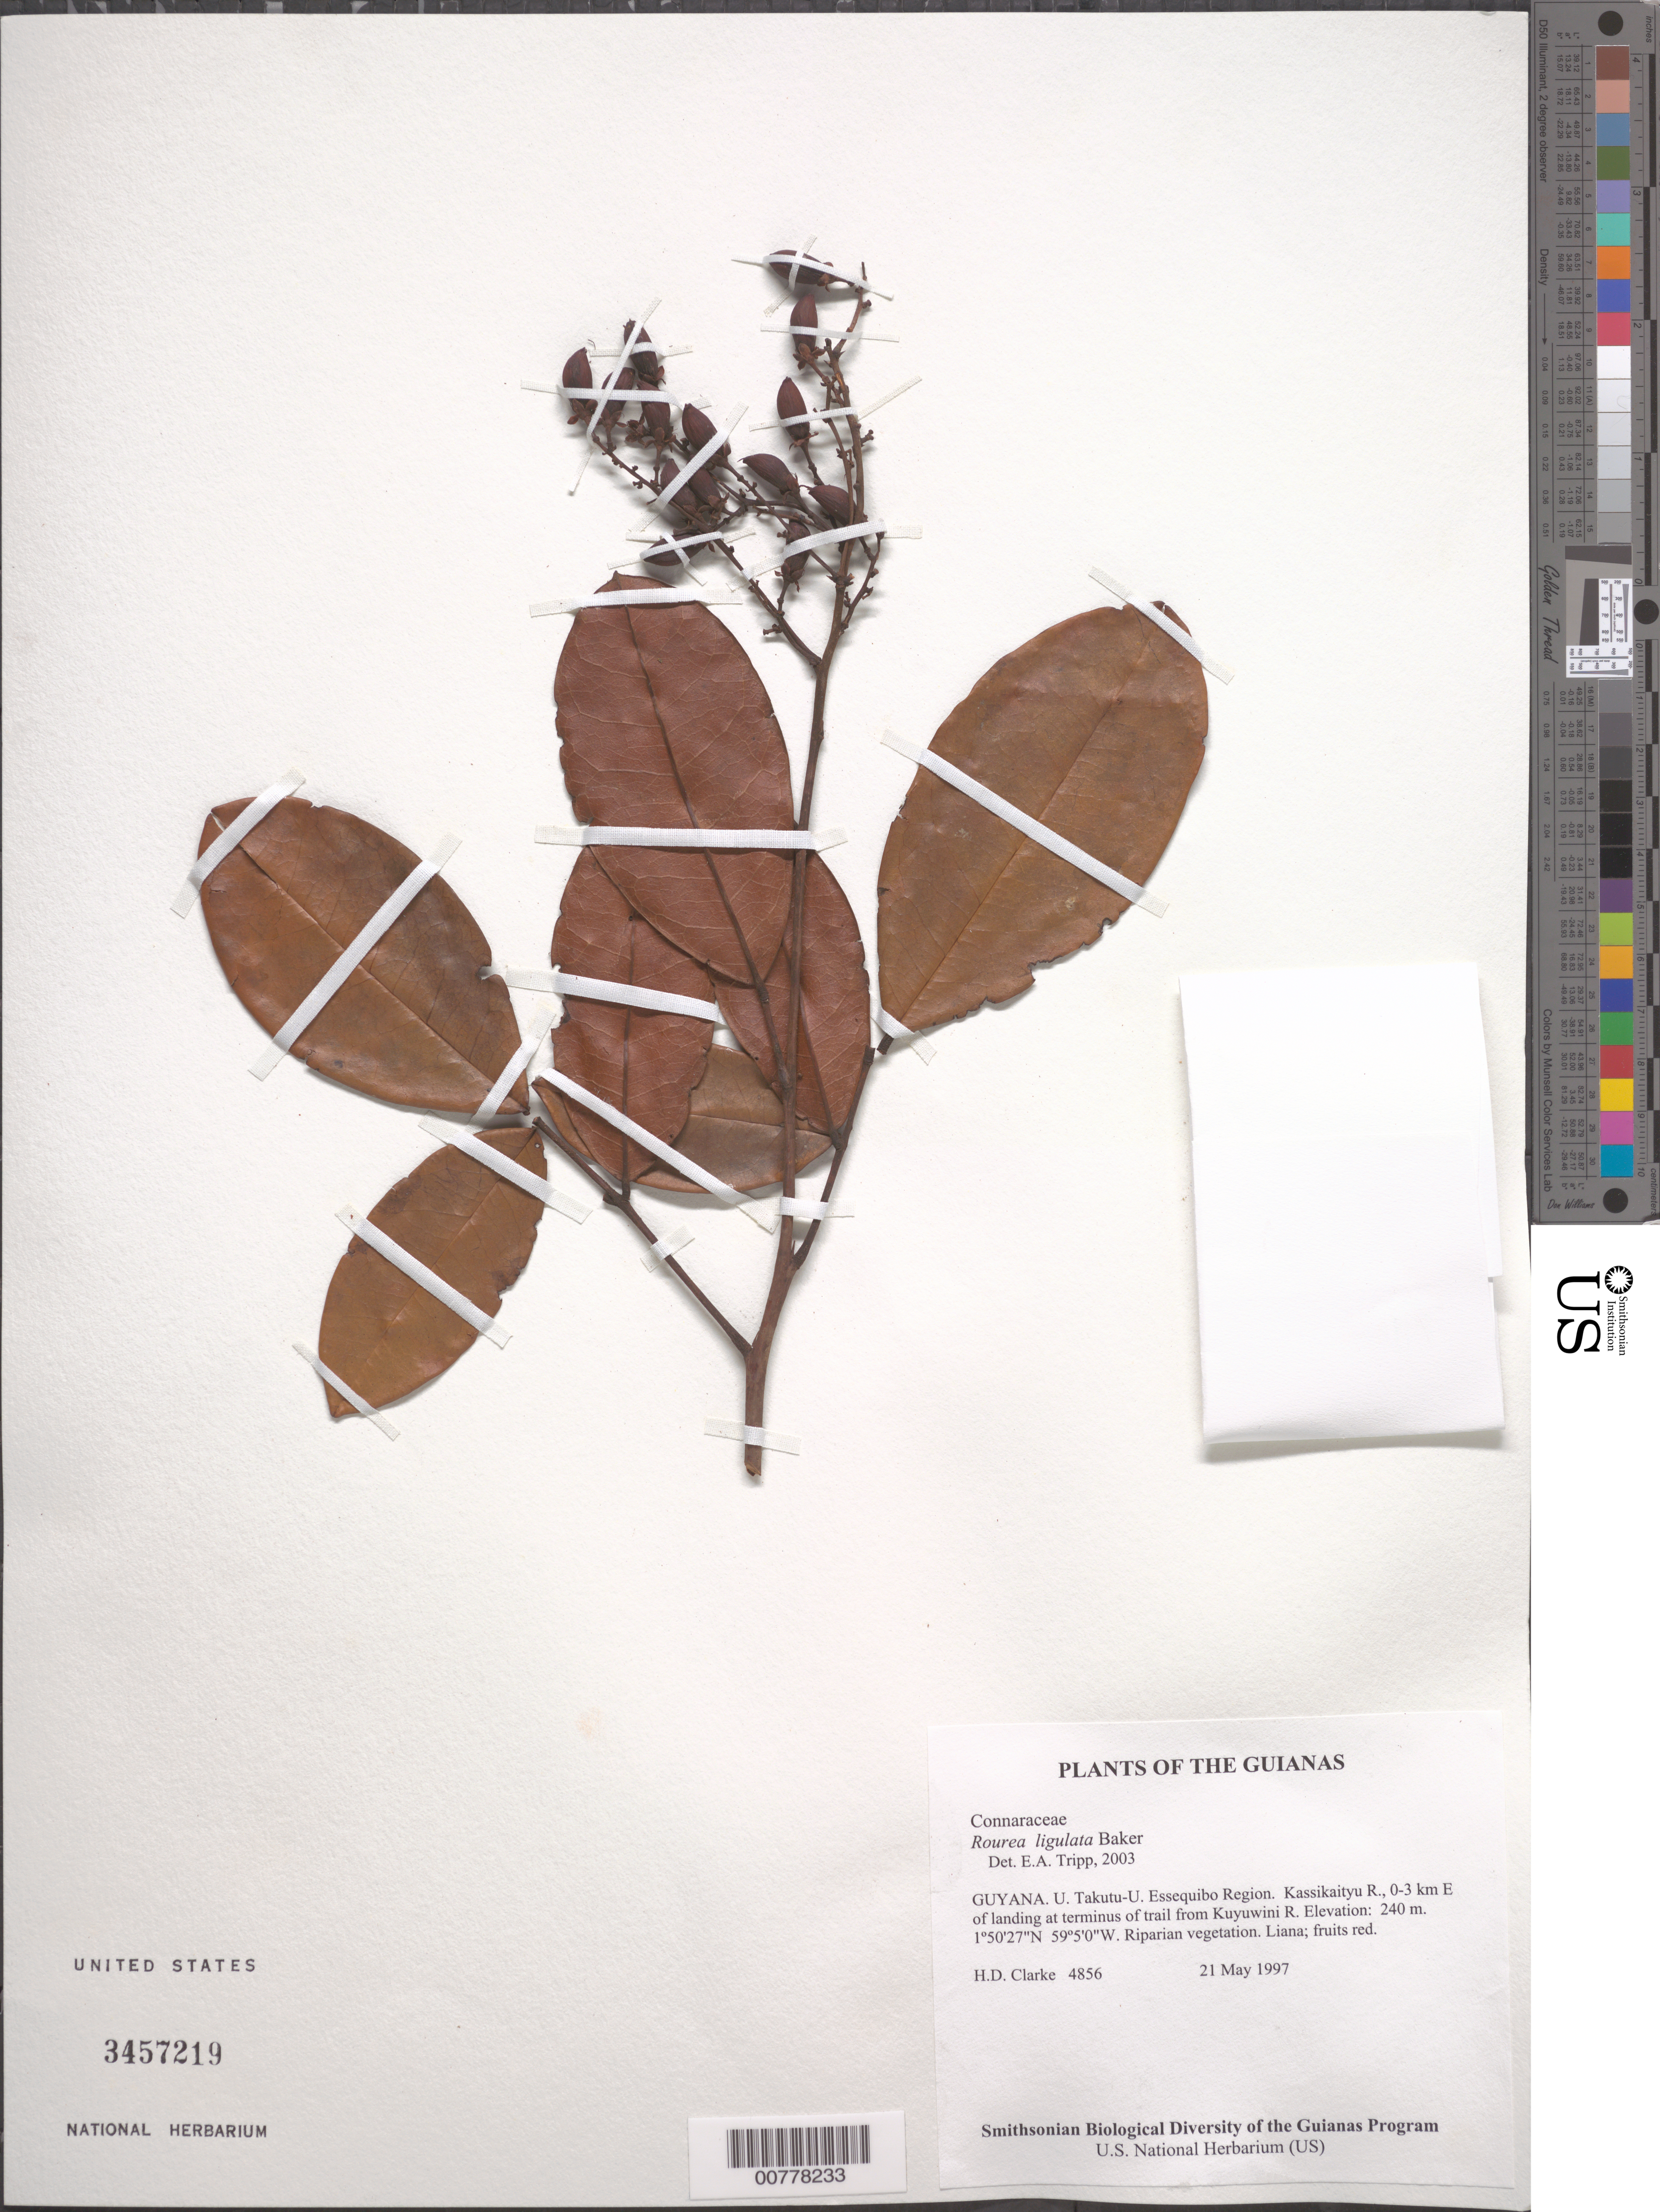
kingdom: Plantae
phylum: Tracheophyta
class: Magnoliopsida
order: Oxalidales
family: Connaraceae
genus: Rourea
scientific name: Rourea ligulata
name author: Baker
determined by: Tripp, Erin A.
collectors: H. D. Clarke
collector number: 4856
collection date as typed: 21 May 1997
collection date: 1997-05-21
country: Guyana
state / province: U. Takutu-U. Essequibo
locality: Kassikaityu R., 0-3 km E of landing at terminus of trail from Kuyuwini R.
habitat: Riparian vegetation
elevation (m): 240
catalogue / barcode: US 3457219